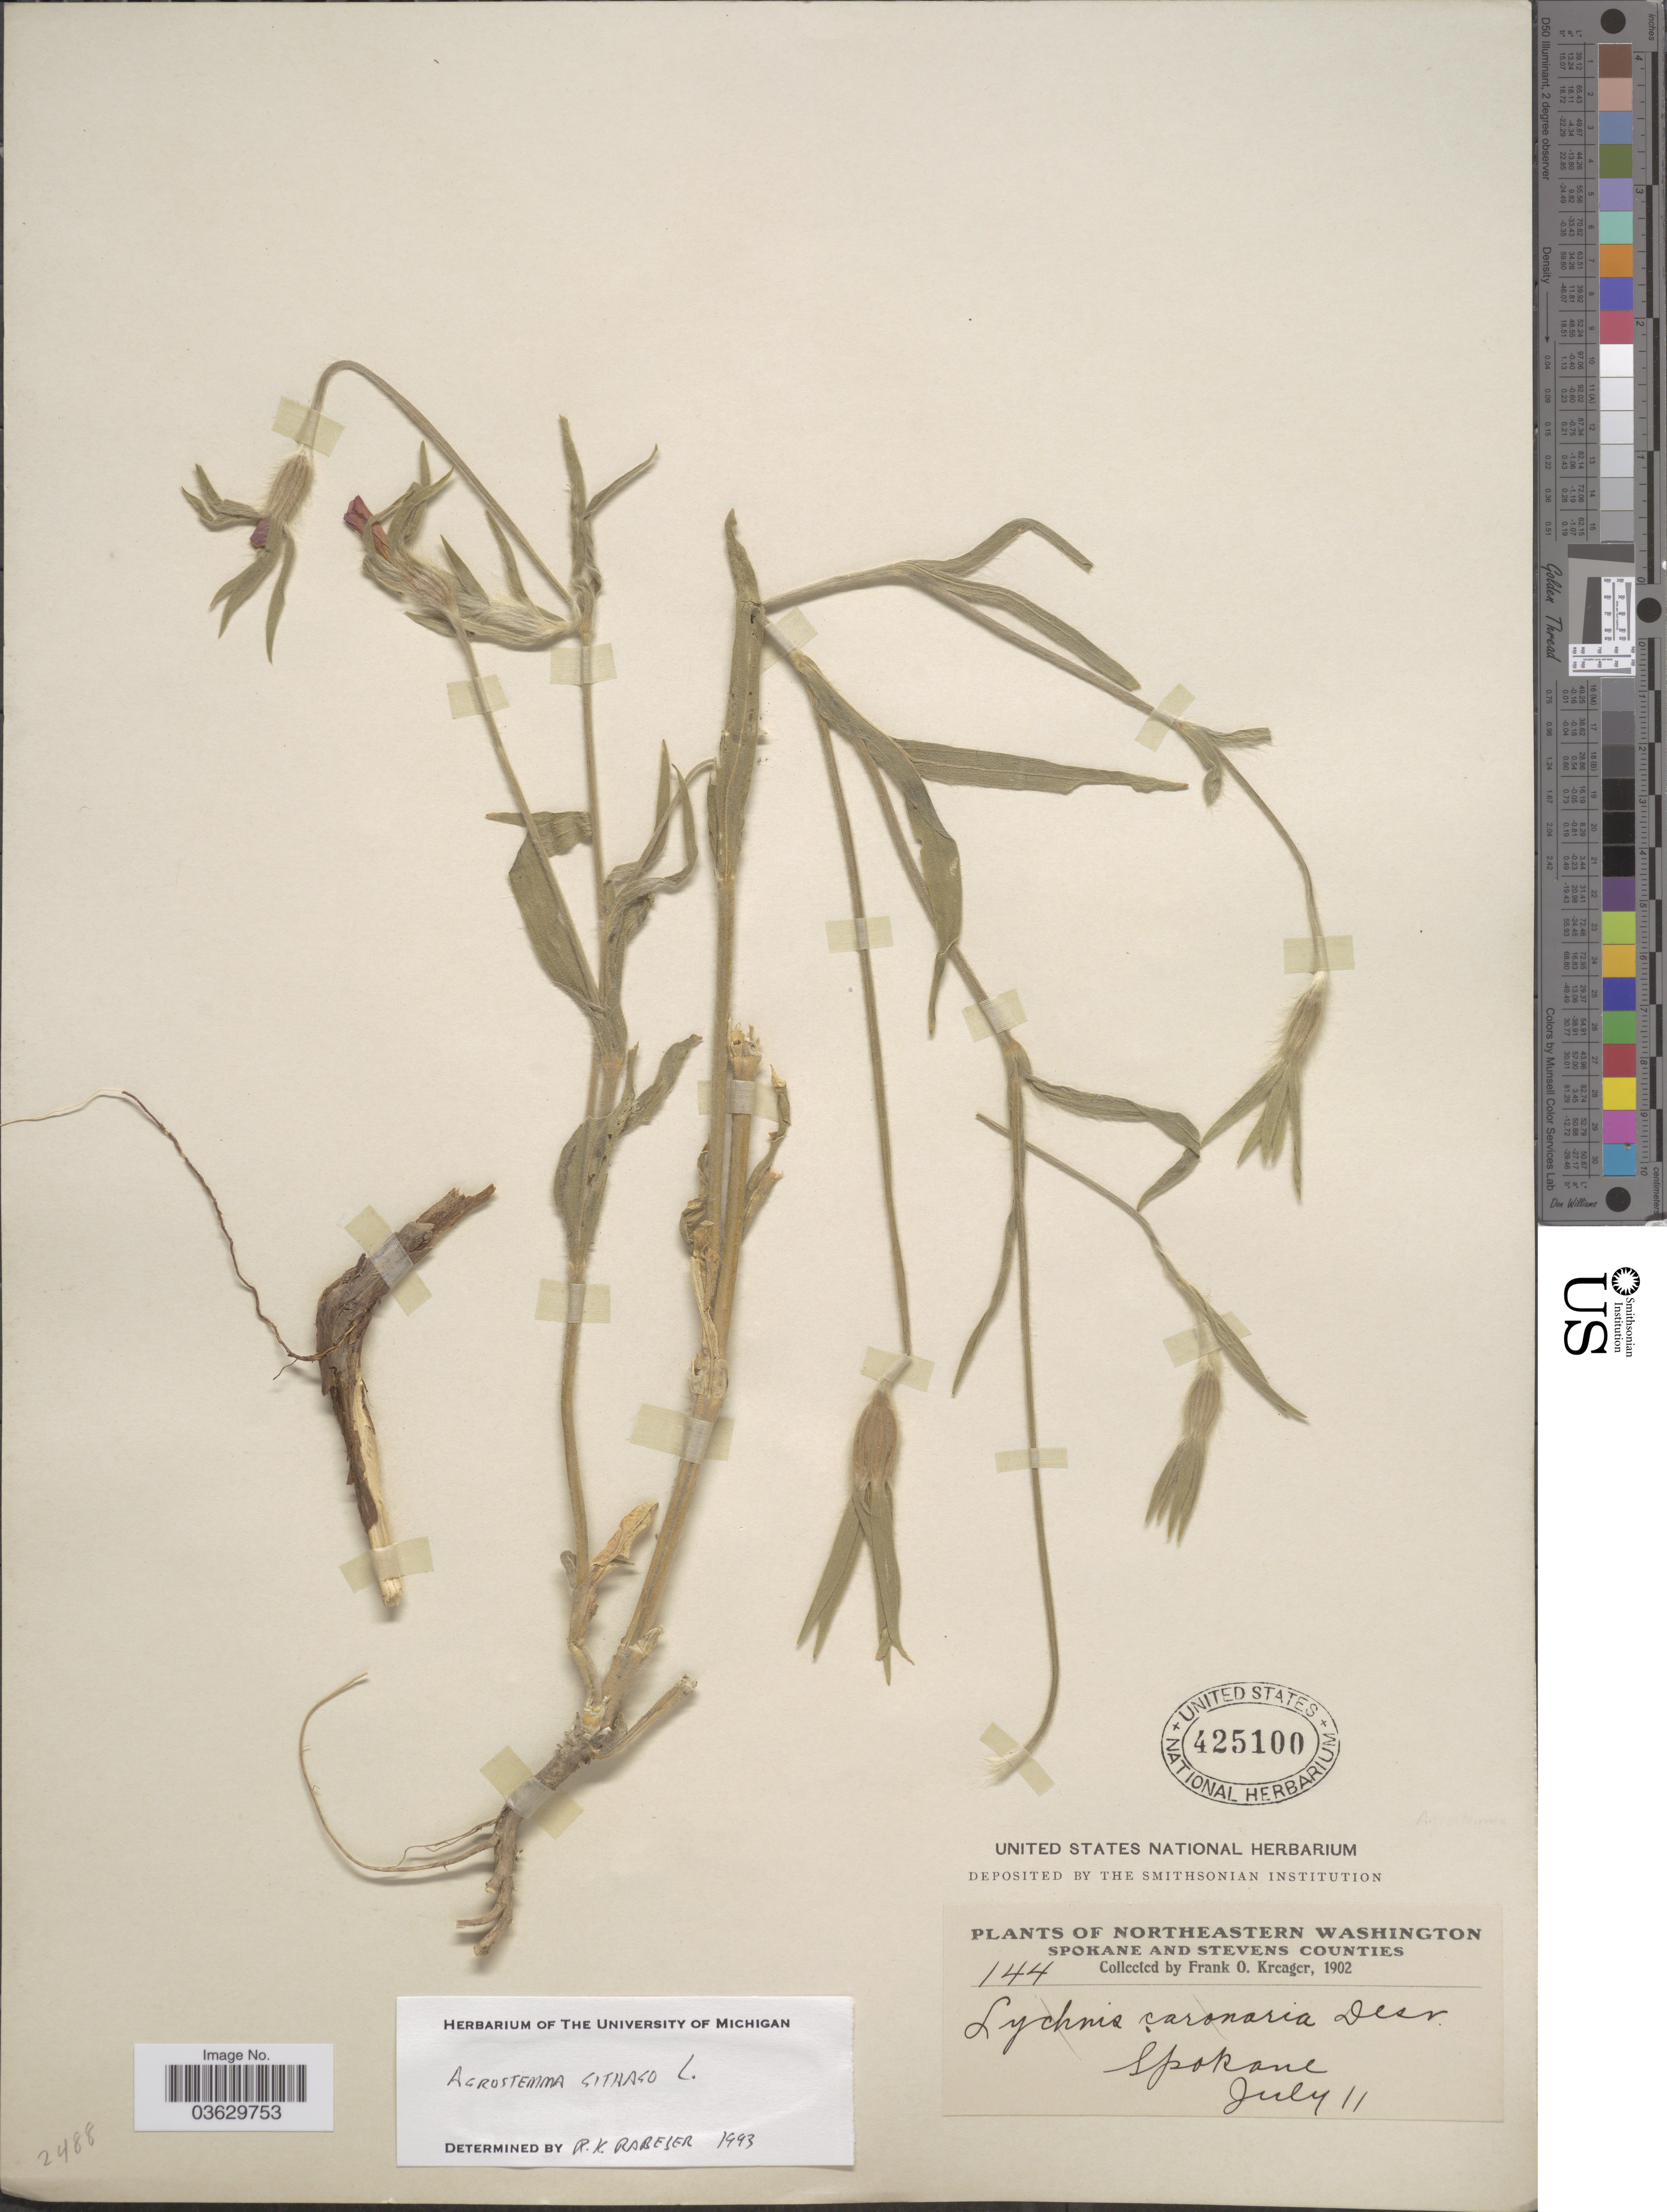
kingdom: Plantae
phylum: Tracheophyta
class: Magnoliopsida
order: Caryophyllales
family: Caryophyllaceae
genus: Agrostemma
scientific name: Agrostemma sp.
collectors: F. Kreager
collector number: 144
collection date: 1902-07-11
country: United States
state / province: Washington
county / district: Spokane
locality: Northeastern Washington. Spokane County. Spokane.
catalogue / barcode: US 425100